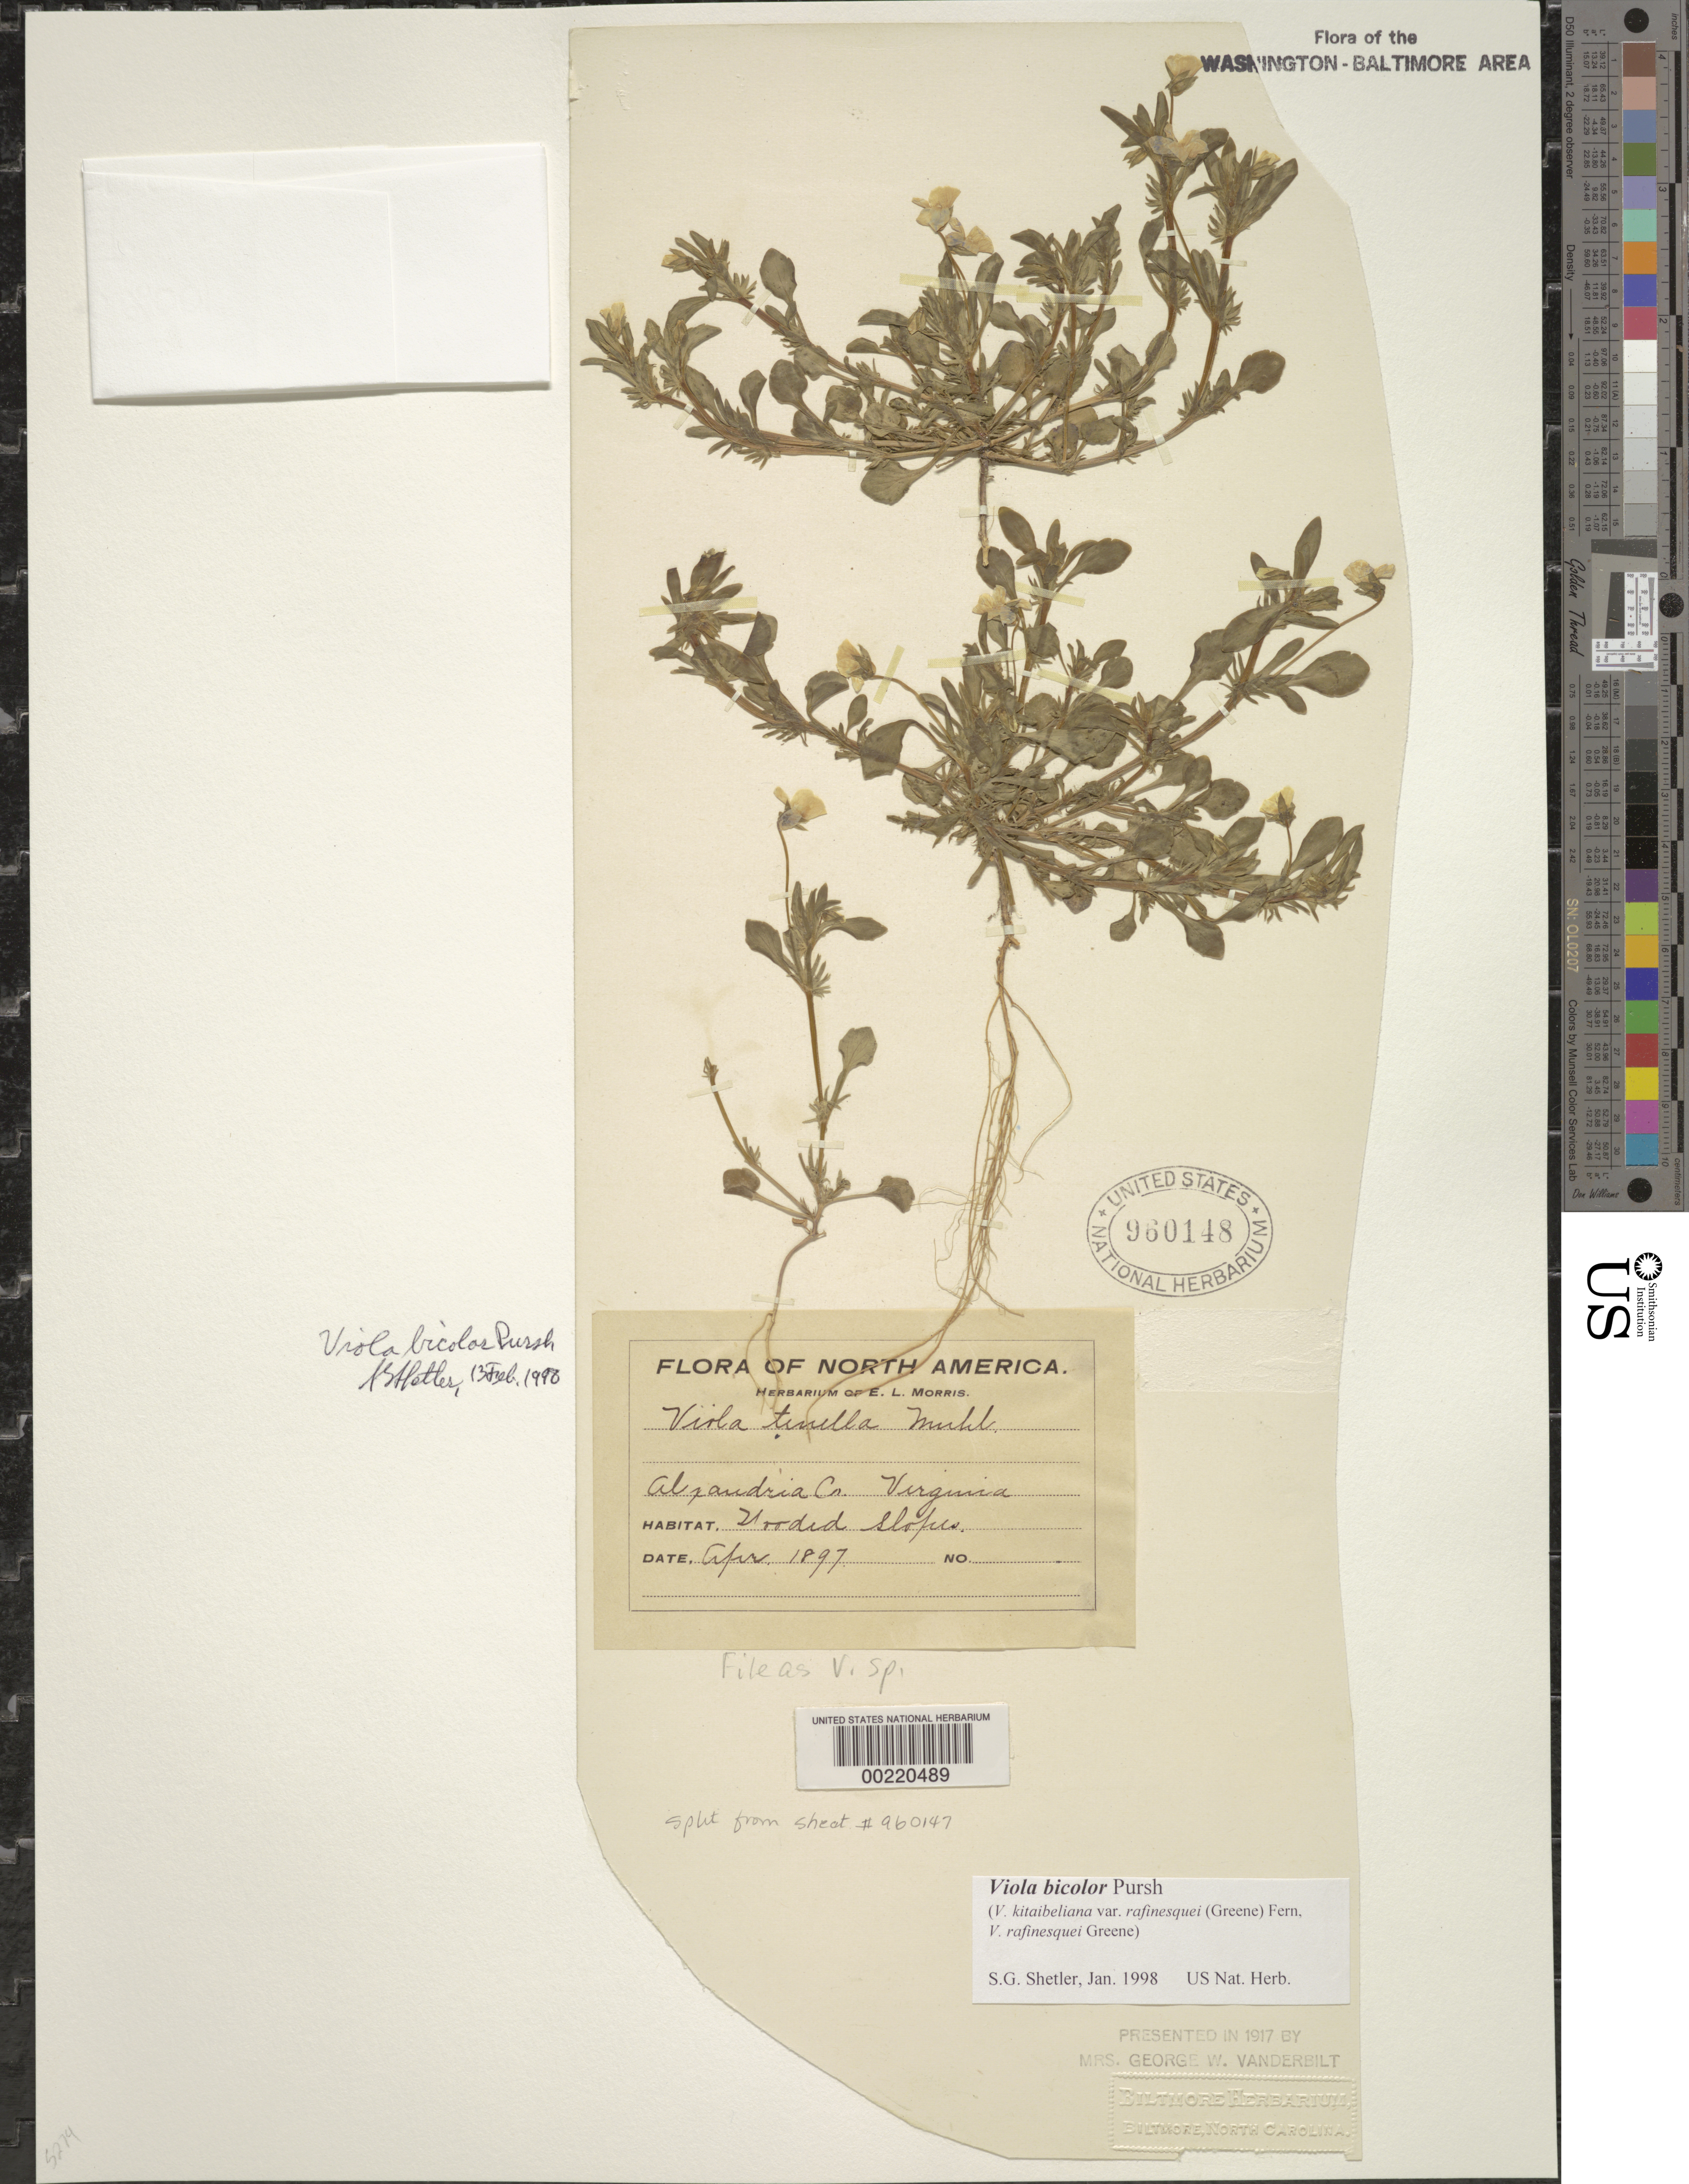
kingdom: Plantae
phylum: Tracheophyta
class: Magnoliopsida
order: Malpighiales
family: Violaceae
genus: Viola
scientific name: Viola bicolor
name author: Pursh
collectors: E. L. Morris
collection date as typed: Apr 1897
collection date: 1897-04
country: United States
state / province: Virginia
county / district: City of Alexandria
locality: Alexandria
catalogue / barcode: US 960148